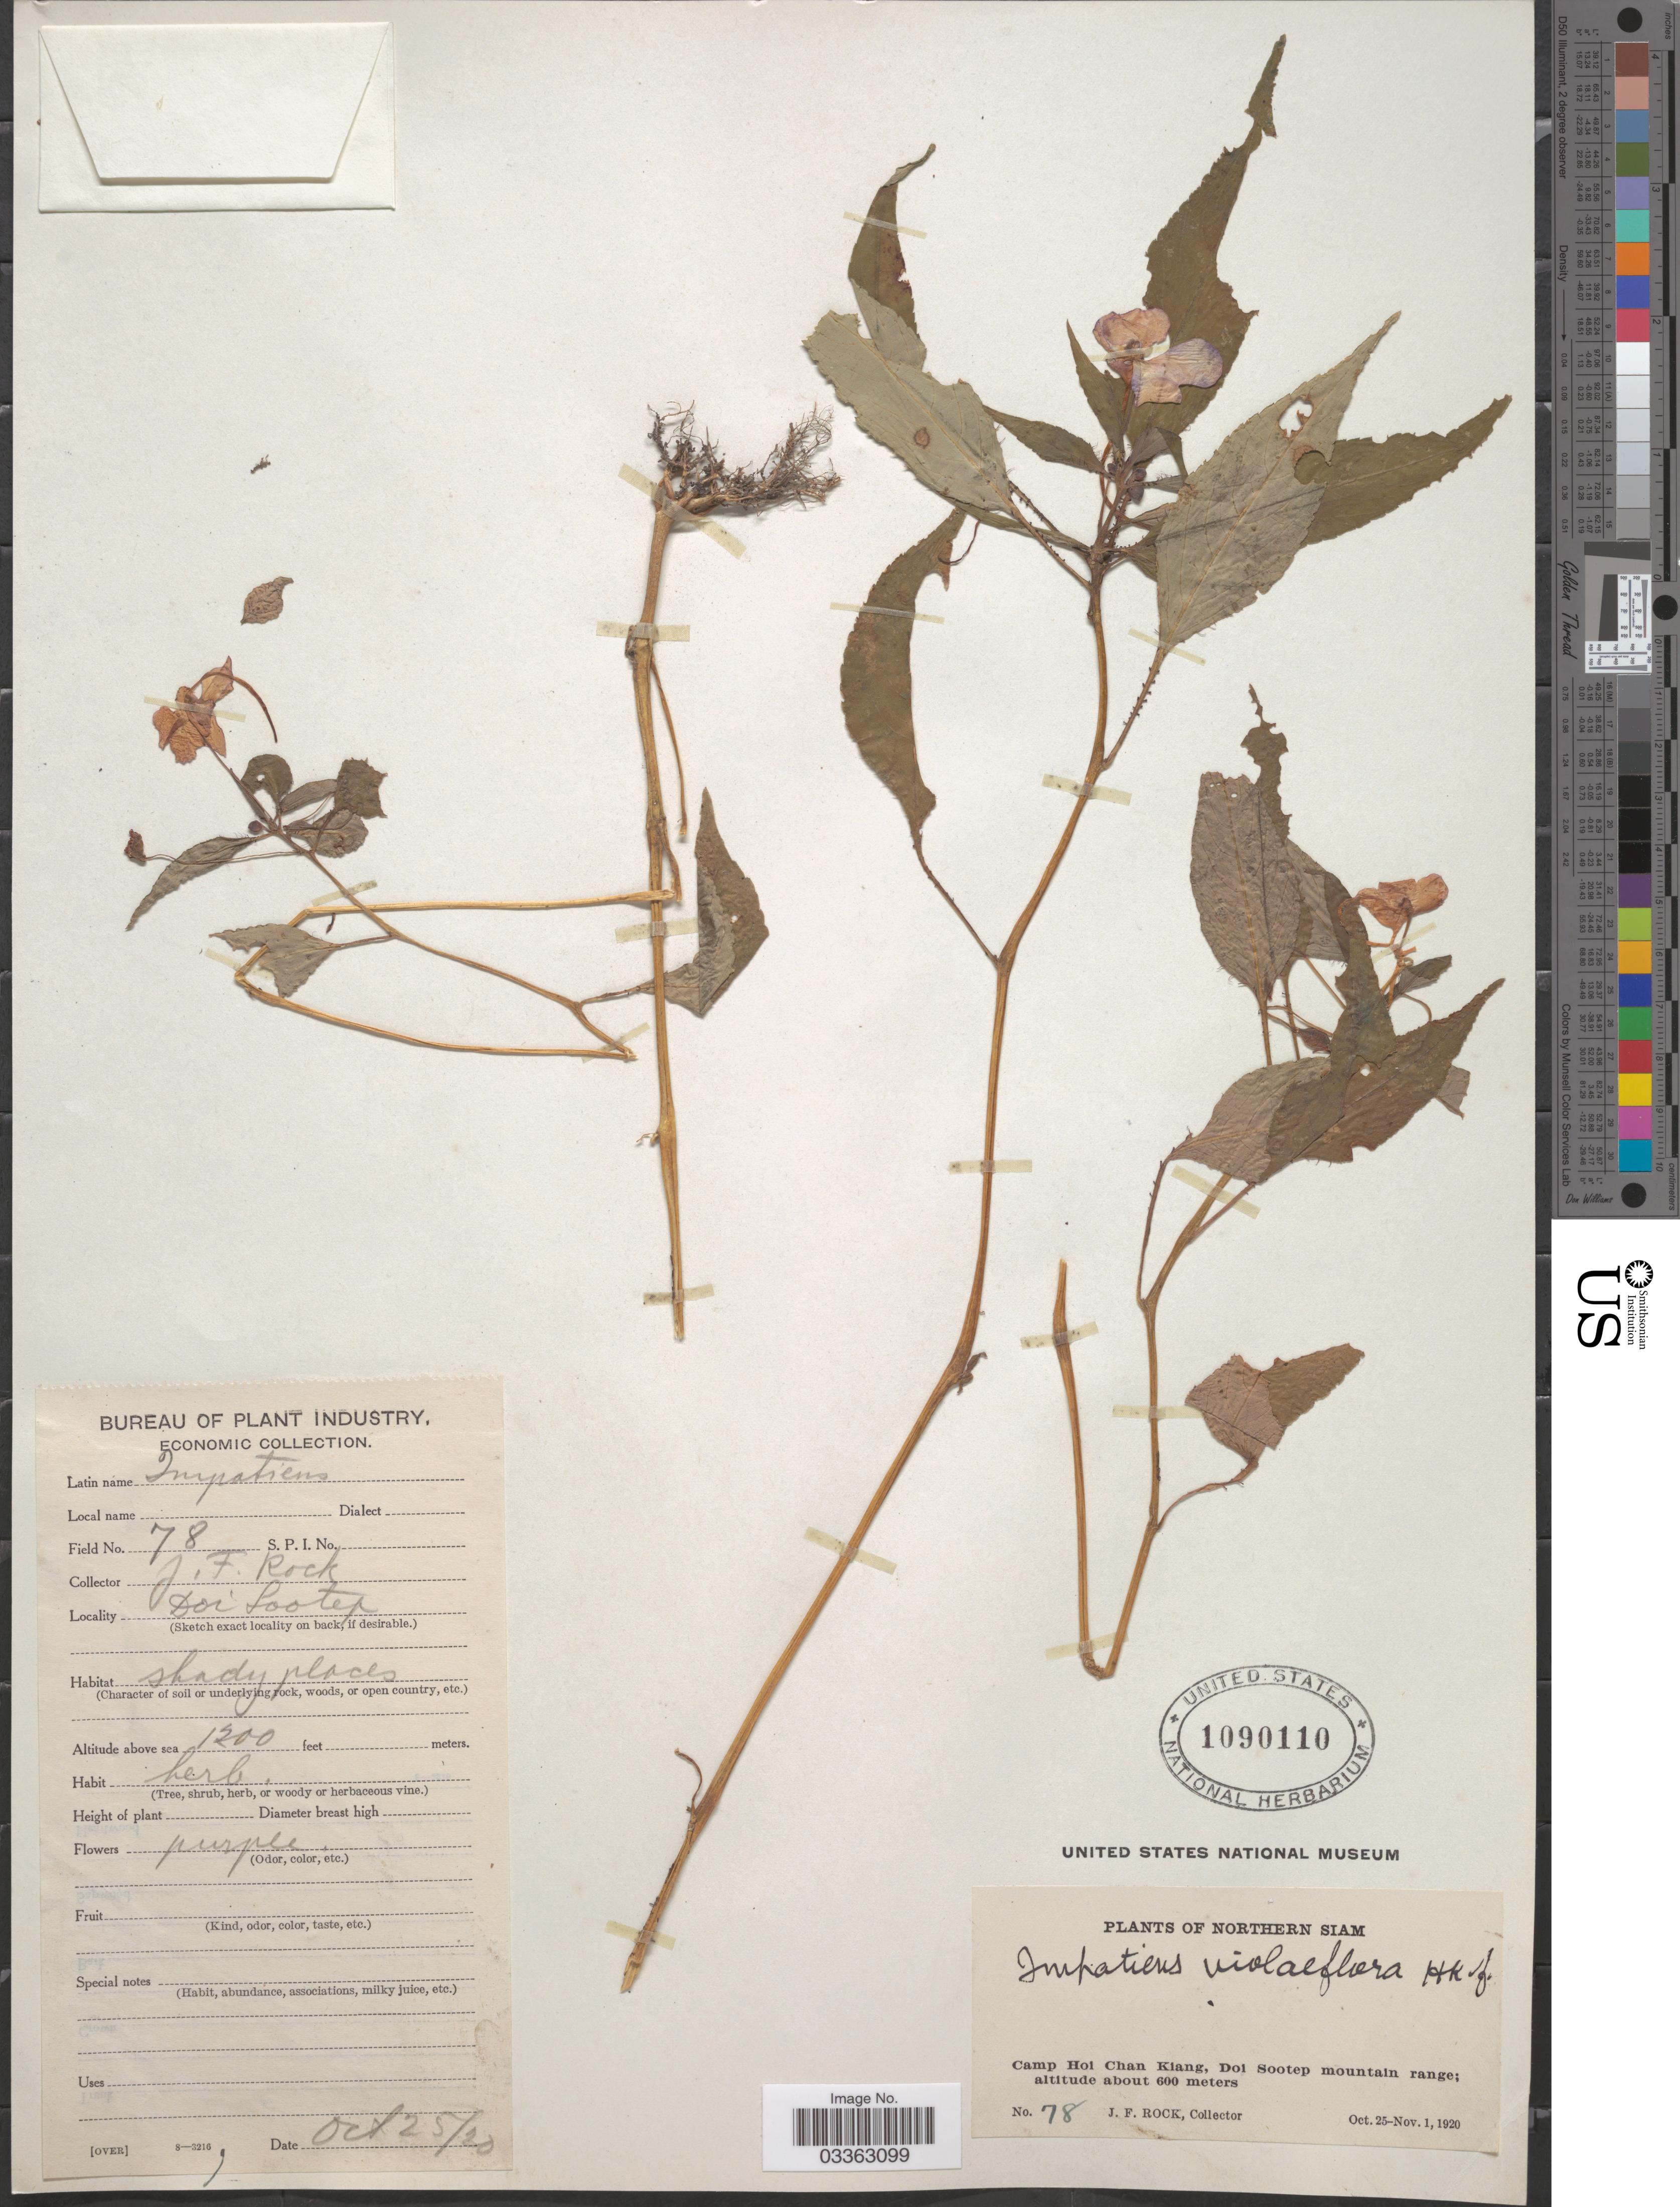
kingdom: Plantae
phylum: Tracheophyta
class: Magnoliopsida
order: Ericales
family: Balsaminaceae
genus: Impatiens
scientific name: Impatiens violiflora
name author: Hook. f.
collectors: J. Rock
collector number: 78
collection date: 1920-10-25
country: Thailand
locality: Northern Siam, Camp Hoi Chan Kiang, Doi Sootep mountain range.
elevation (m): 366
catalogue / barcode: US 1090110